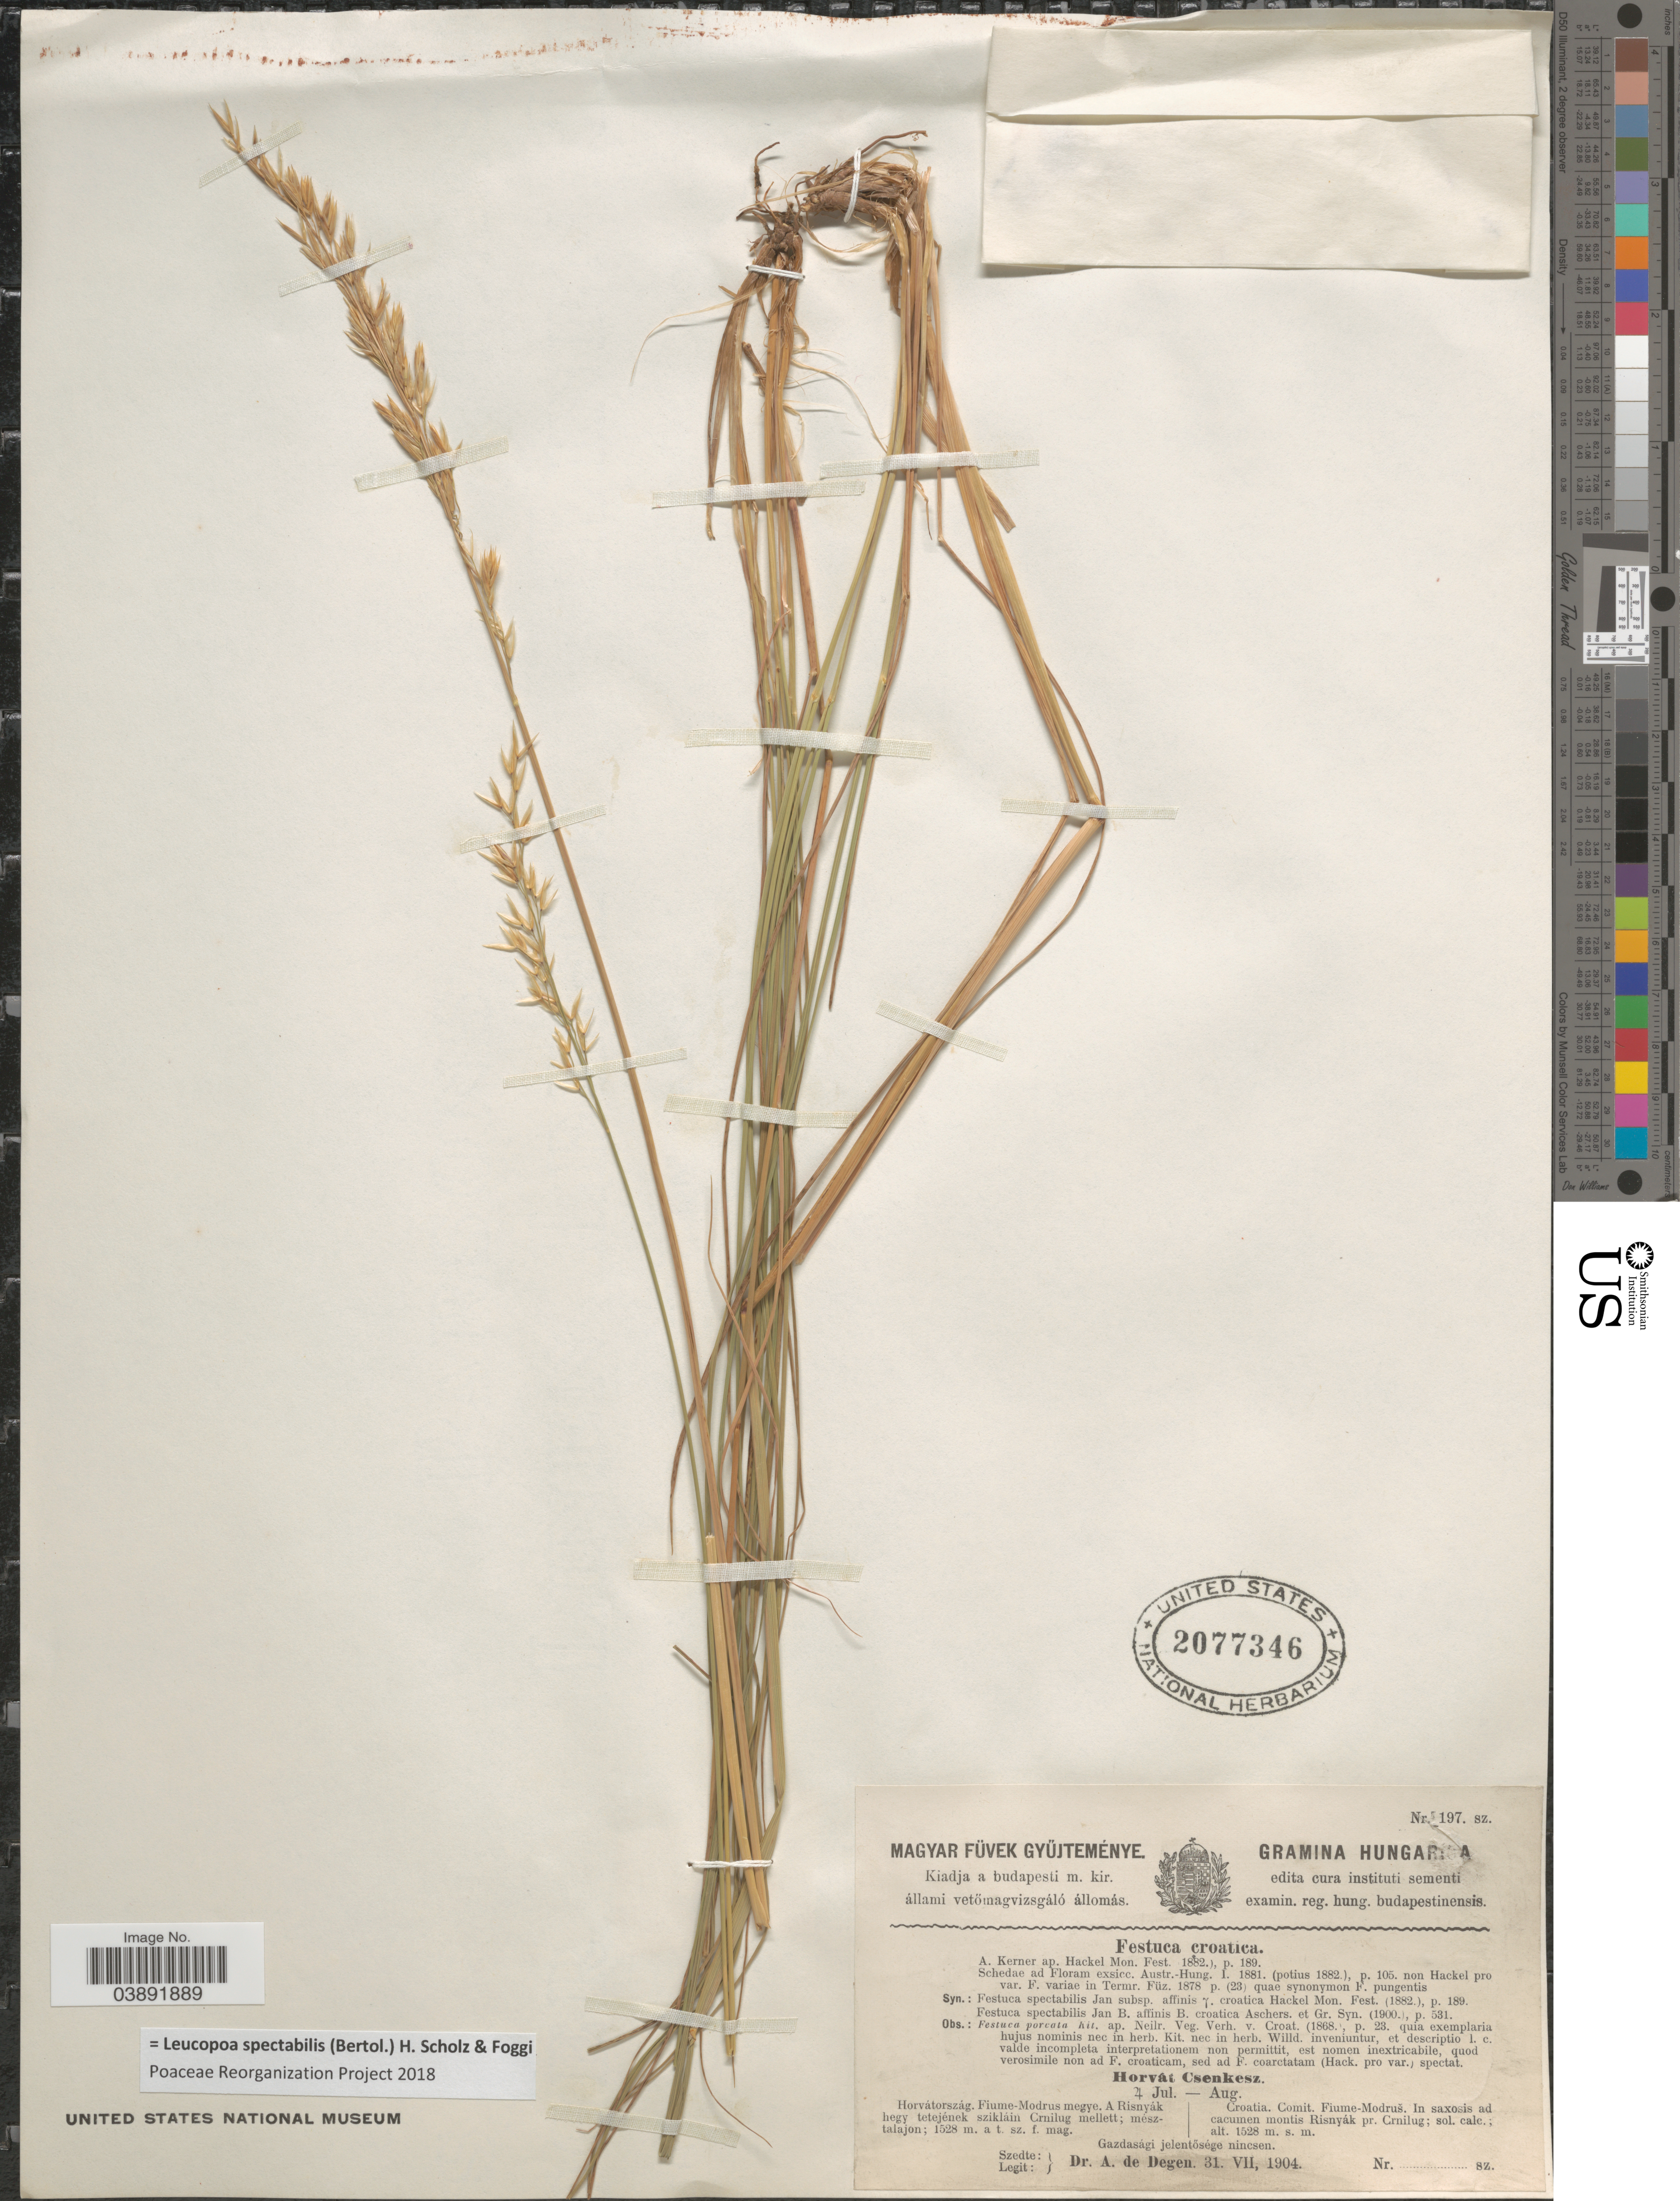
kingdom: Plantae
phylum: Tracheophyta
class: Liliopsida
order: Poales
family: Poaceae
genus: Leucopoa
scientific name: Leucopoa spectabilis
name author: (Bertol.) H. Scholz & Foggi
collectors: A. Degen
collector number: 197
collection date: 1904-07-31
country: Croatia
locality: Comit. Fiume-Modrus. In saxosis ad cacumen montis Risnyák pr. Crnilug.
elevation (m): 1528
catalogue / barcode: US 2077346